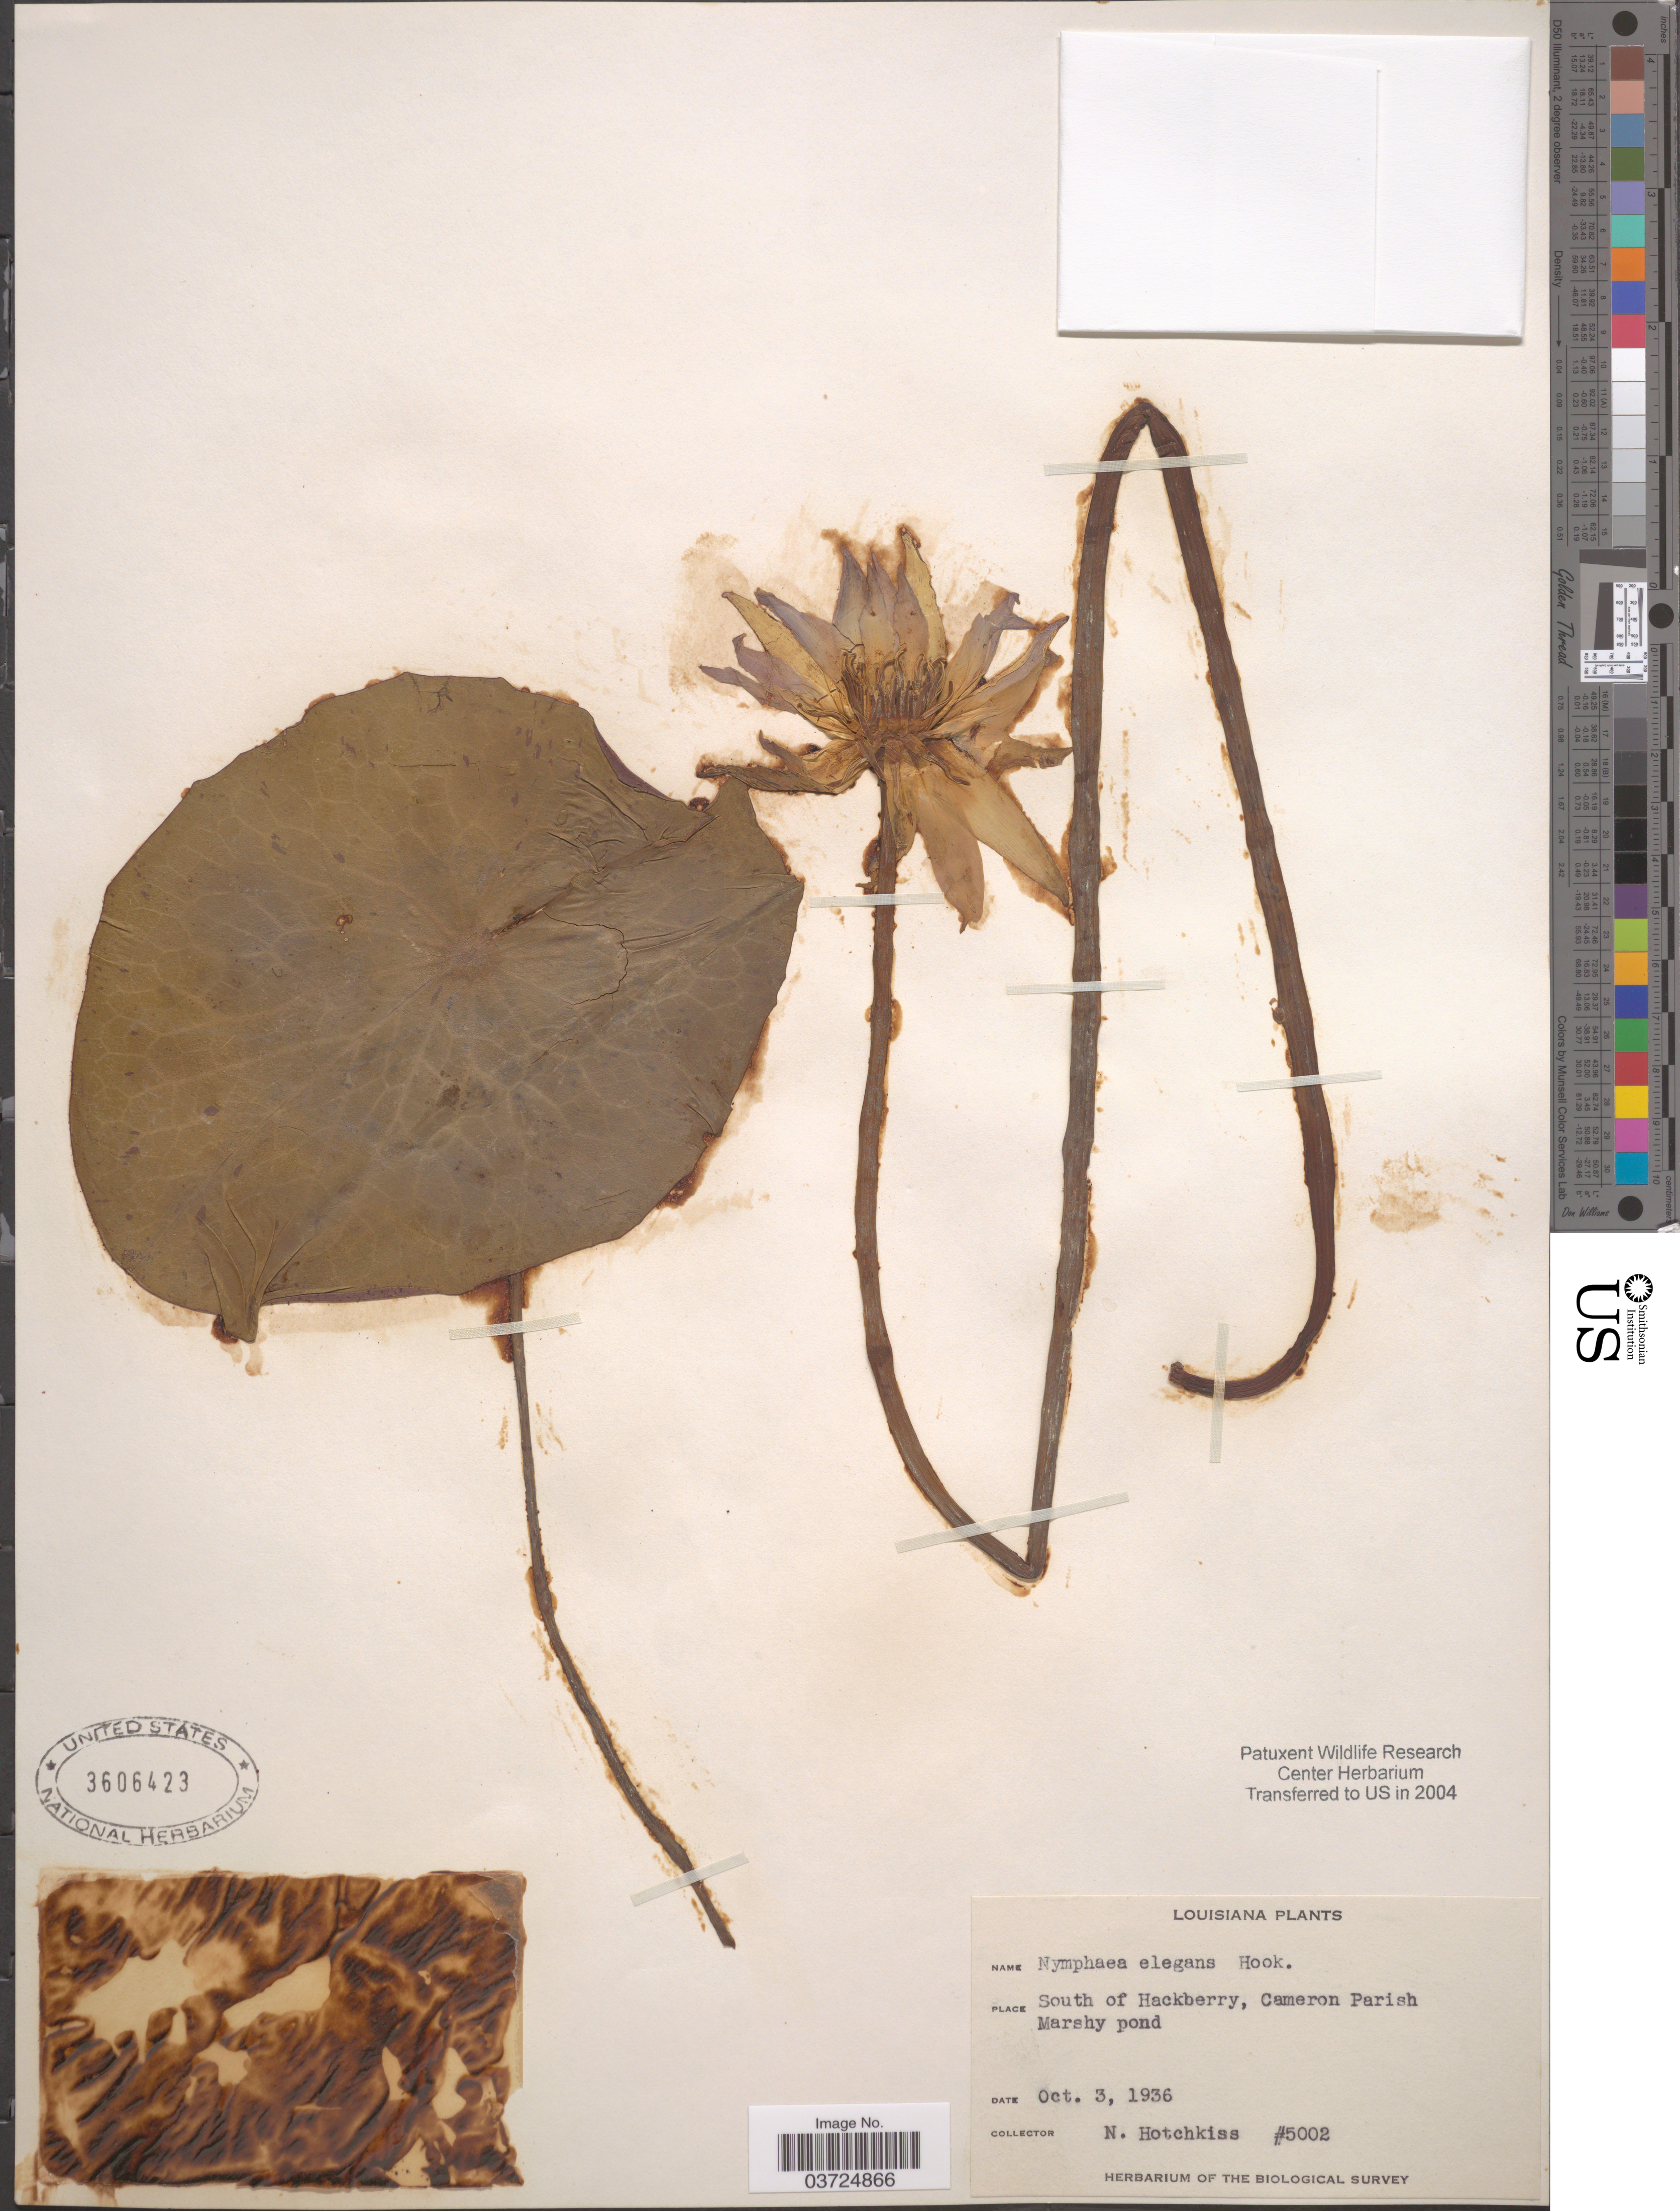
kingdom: Plantae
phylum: Tracheophyta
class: Magnoliopsida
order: Nymphaeales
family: Nymphaeaceae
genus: Nymphaea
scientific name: Nymphaea elegans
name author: Hook.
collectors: N. Hotchkiss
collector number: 5002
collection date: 1936-10-03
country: United States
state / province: Louisiana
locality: South of Hackberry, Cameron Parish.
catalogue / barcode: US 3606423